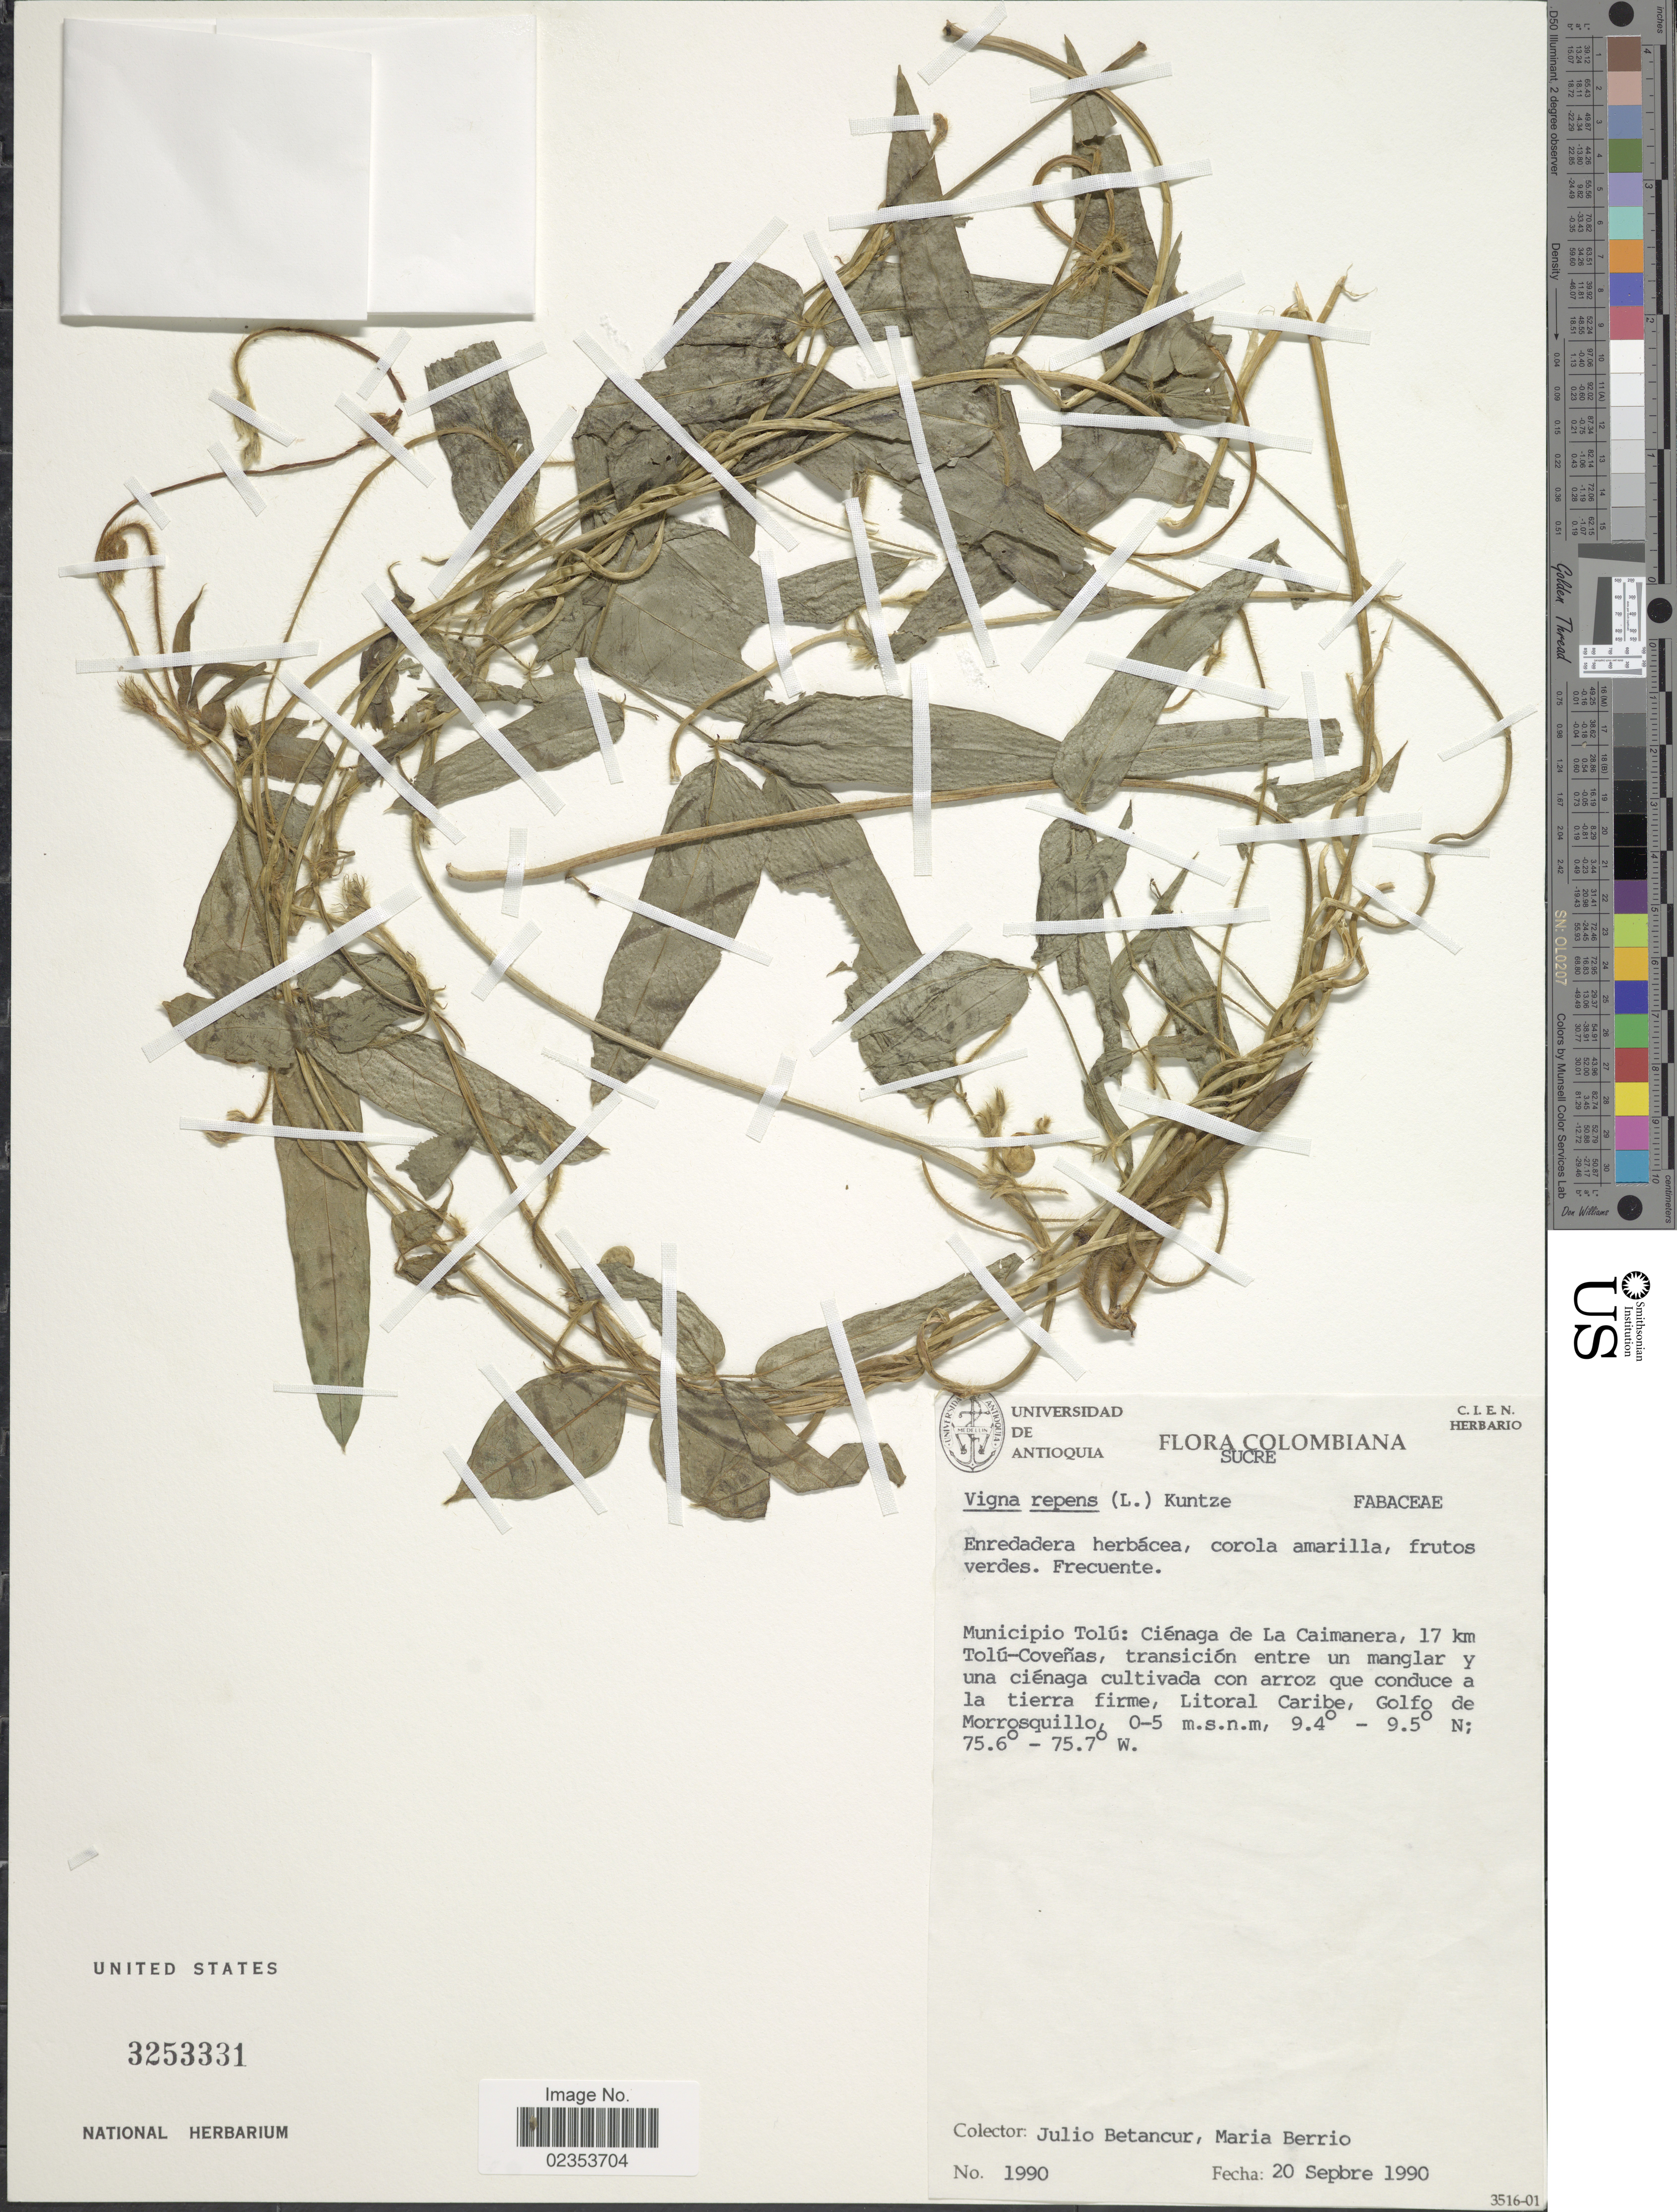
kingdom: Plantae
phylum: Tracheophyta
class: Magnoliopsida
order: Fabales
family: Fabaceae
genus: Vigna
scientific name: Vigna luteola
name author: (Jacq.) Benth.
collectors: J. Betancur & M. Berrio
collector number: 1990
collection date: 1990-09-20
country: Colombia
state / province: Sucre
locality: Municipio Tolu: Cienaga de La Caimanera, 17 km Tolu-Covenas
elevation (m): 0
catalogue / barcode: US 3253331